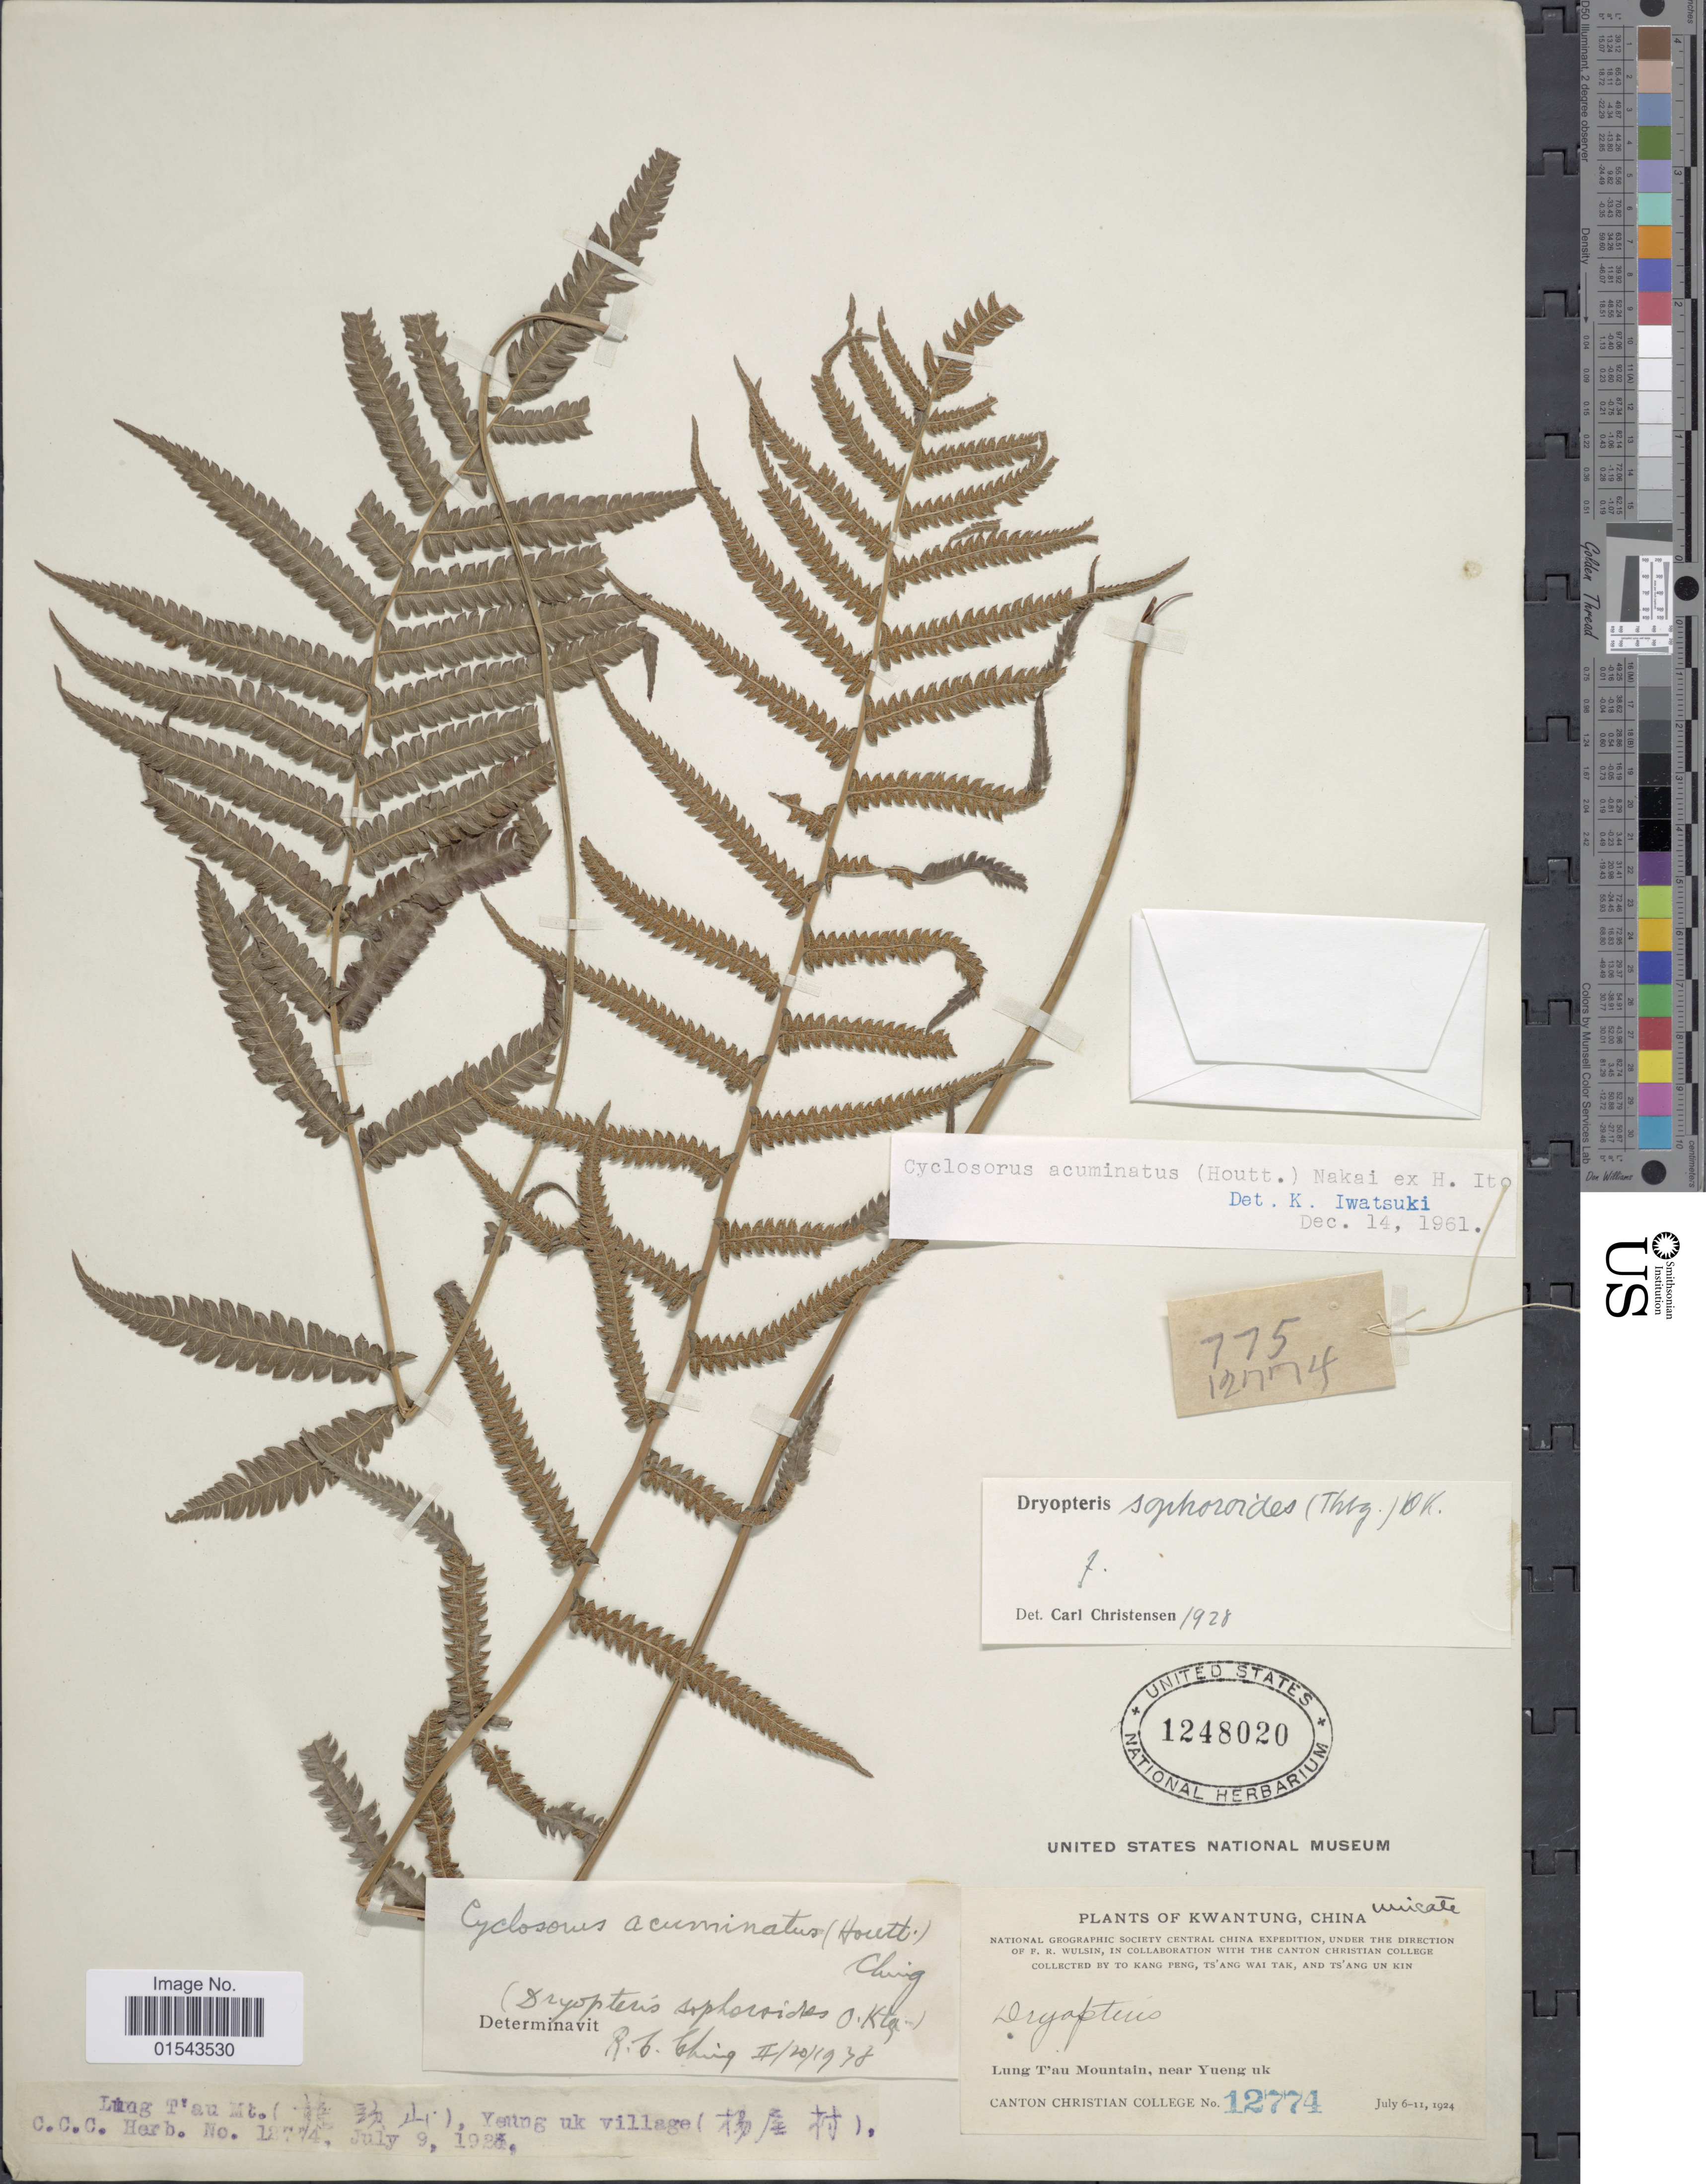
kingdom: Plantae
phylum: Tracheophyta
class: Polypodiopsida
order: Polypodiales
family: Thelypteridaceae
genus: Christella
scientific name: Christella acuminata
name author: (Houtt.) H. Lév.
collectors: Canton Christian College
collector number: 12774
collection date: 1924-07-06/1924-07-11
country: China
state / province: Guangdong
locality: Kwangtung, China. Lung Tau Mountain, near Yueng uk.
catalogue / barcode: US 1248020